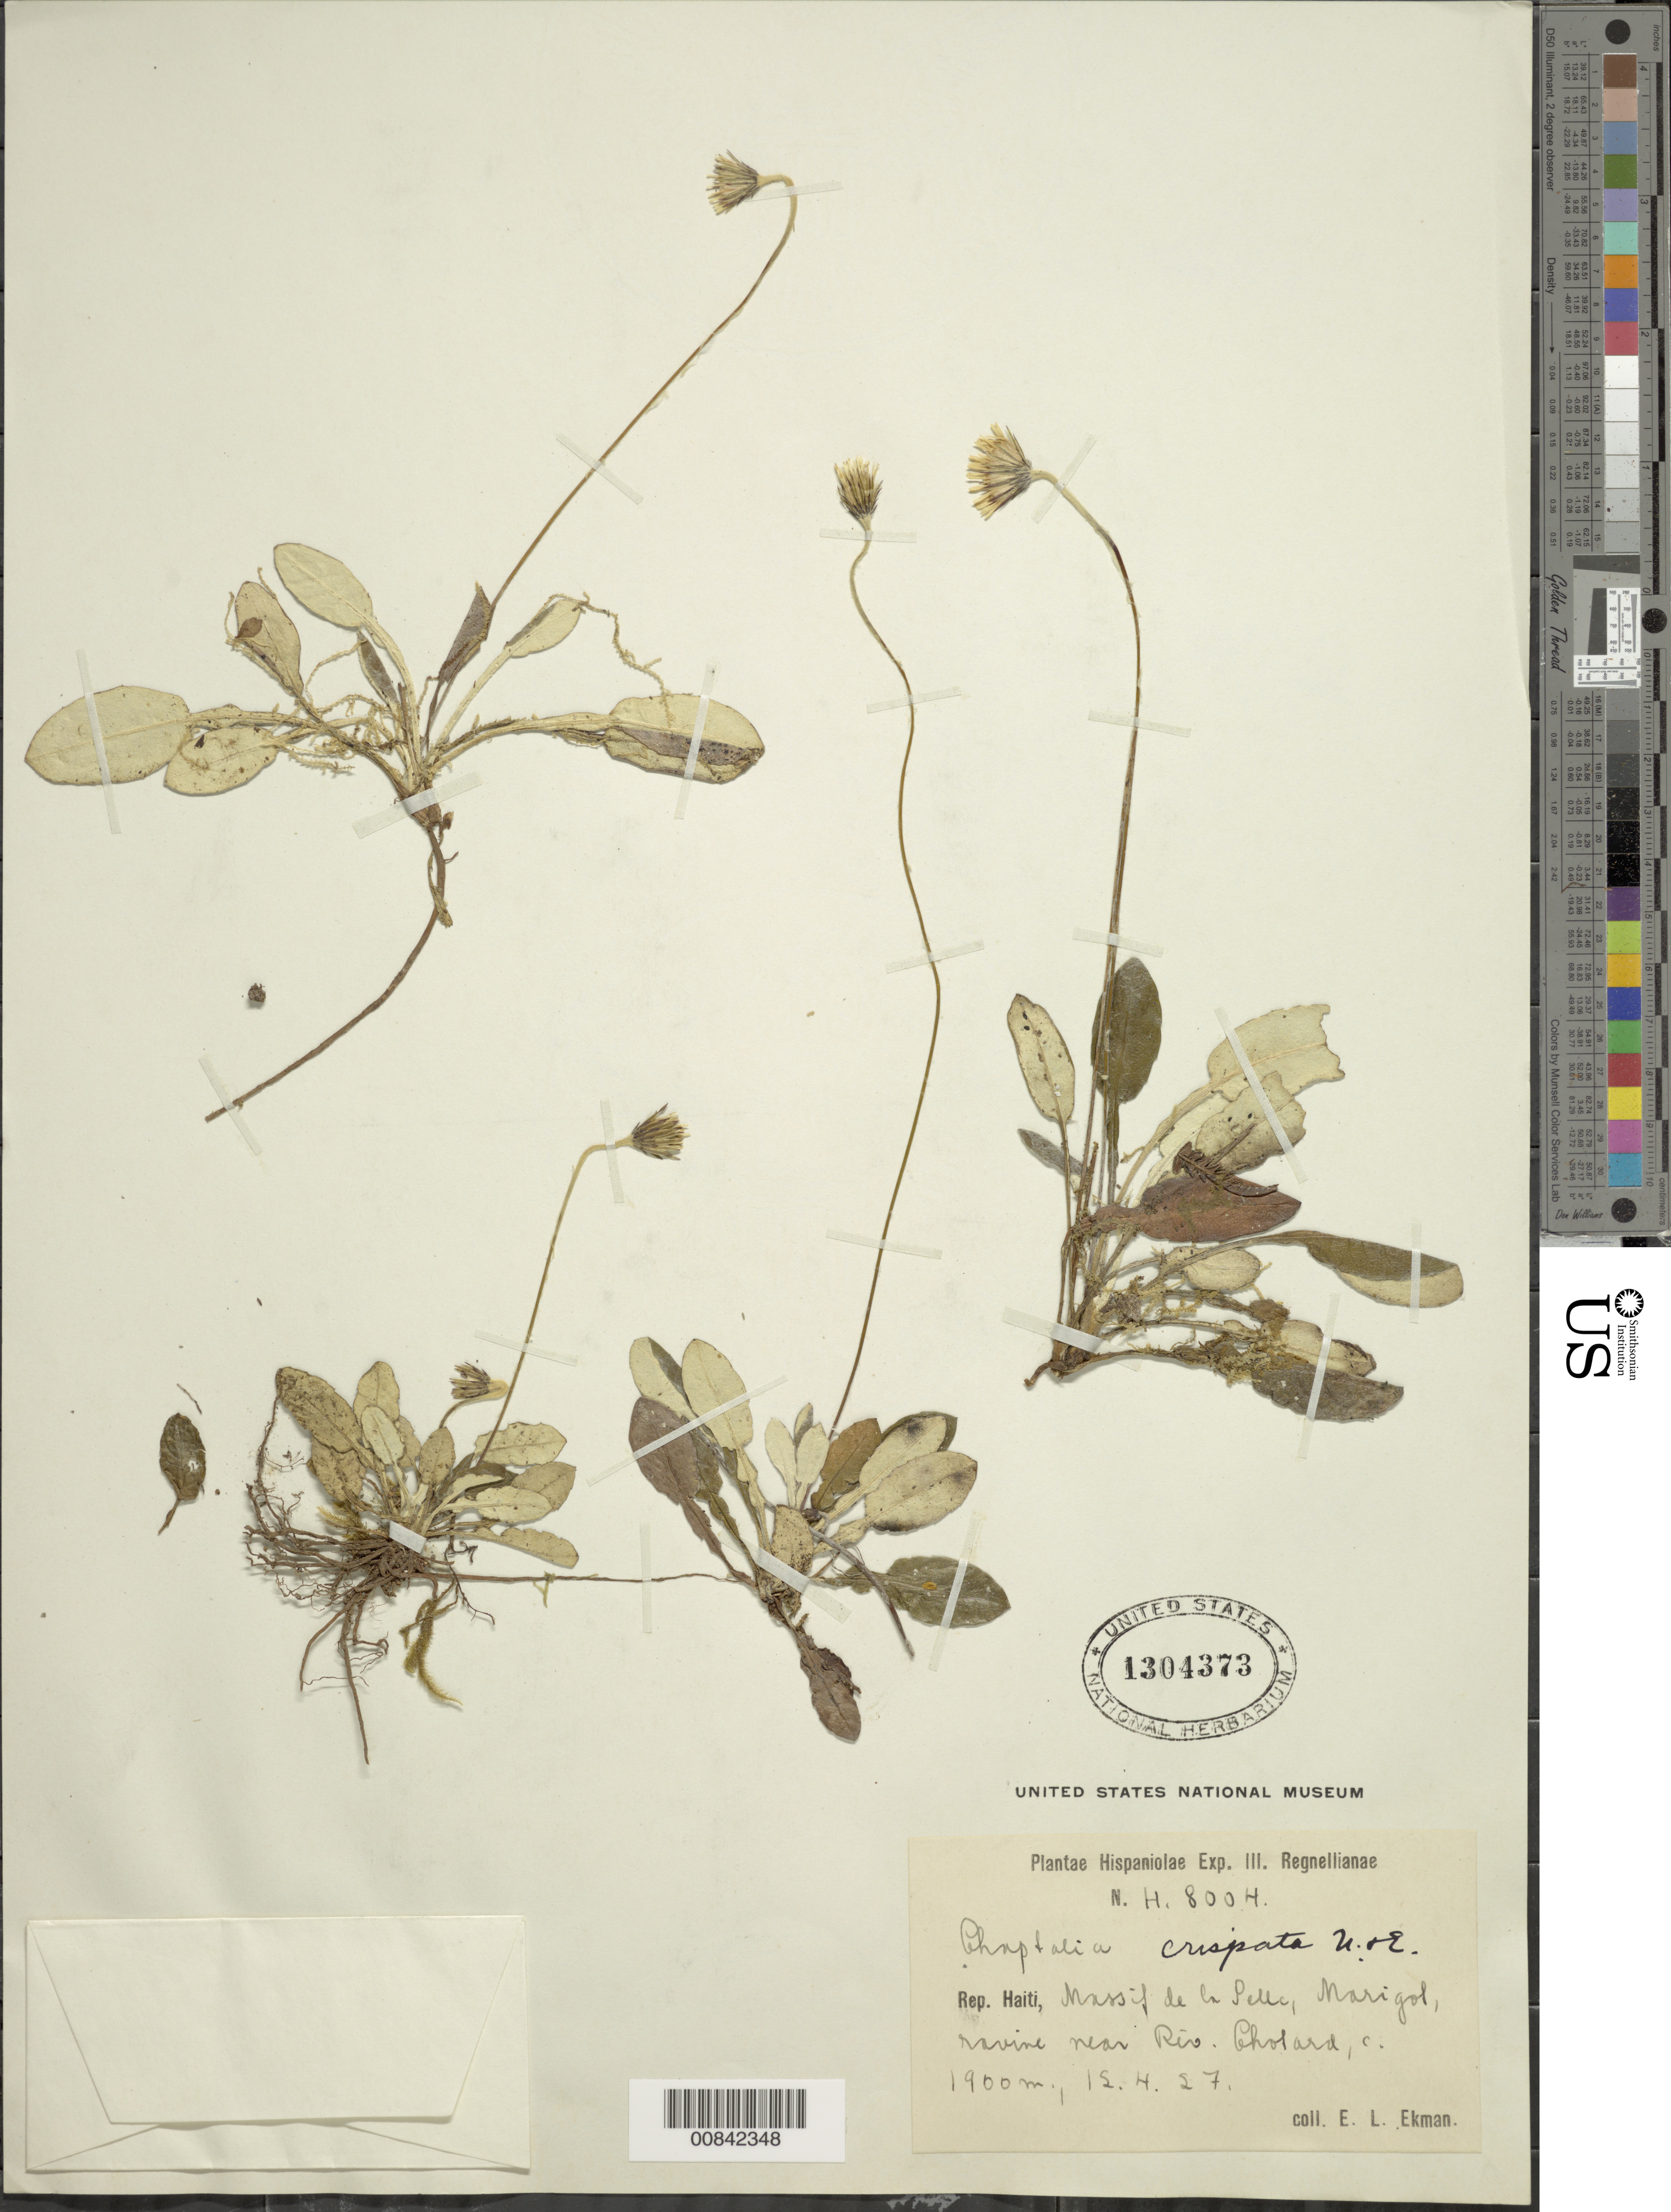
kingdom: Plantae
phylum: Tracheophyta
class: Magnoliopsida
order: Asterales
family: Asteraceae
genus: Chaptalia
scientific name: Chaptalia crispata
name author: Urb. & Ekman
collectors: E. L. Ekman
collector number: H 8004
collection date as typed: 12 Apr 1927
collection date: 1927-04-12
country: Haiti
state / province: Sud-Est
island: Hispaniola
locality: Massif de la Selle, Marigot, near Riv. Cholard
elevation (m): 1900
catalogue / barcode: US 1304373